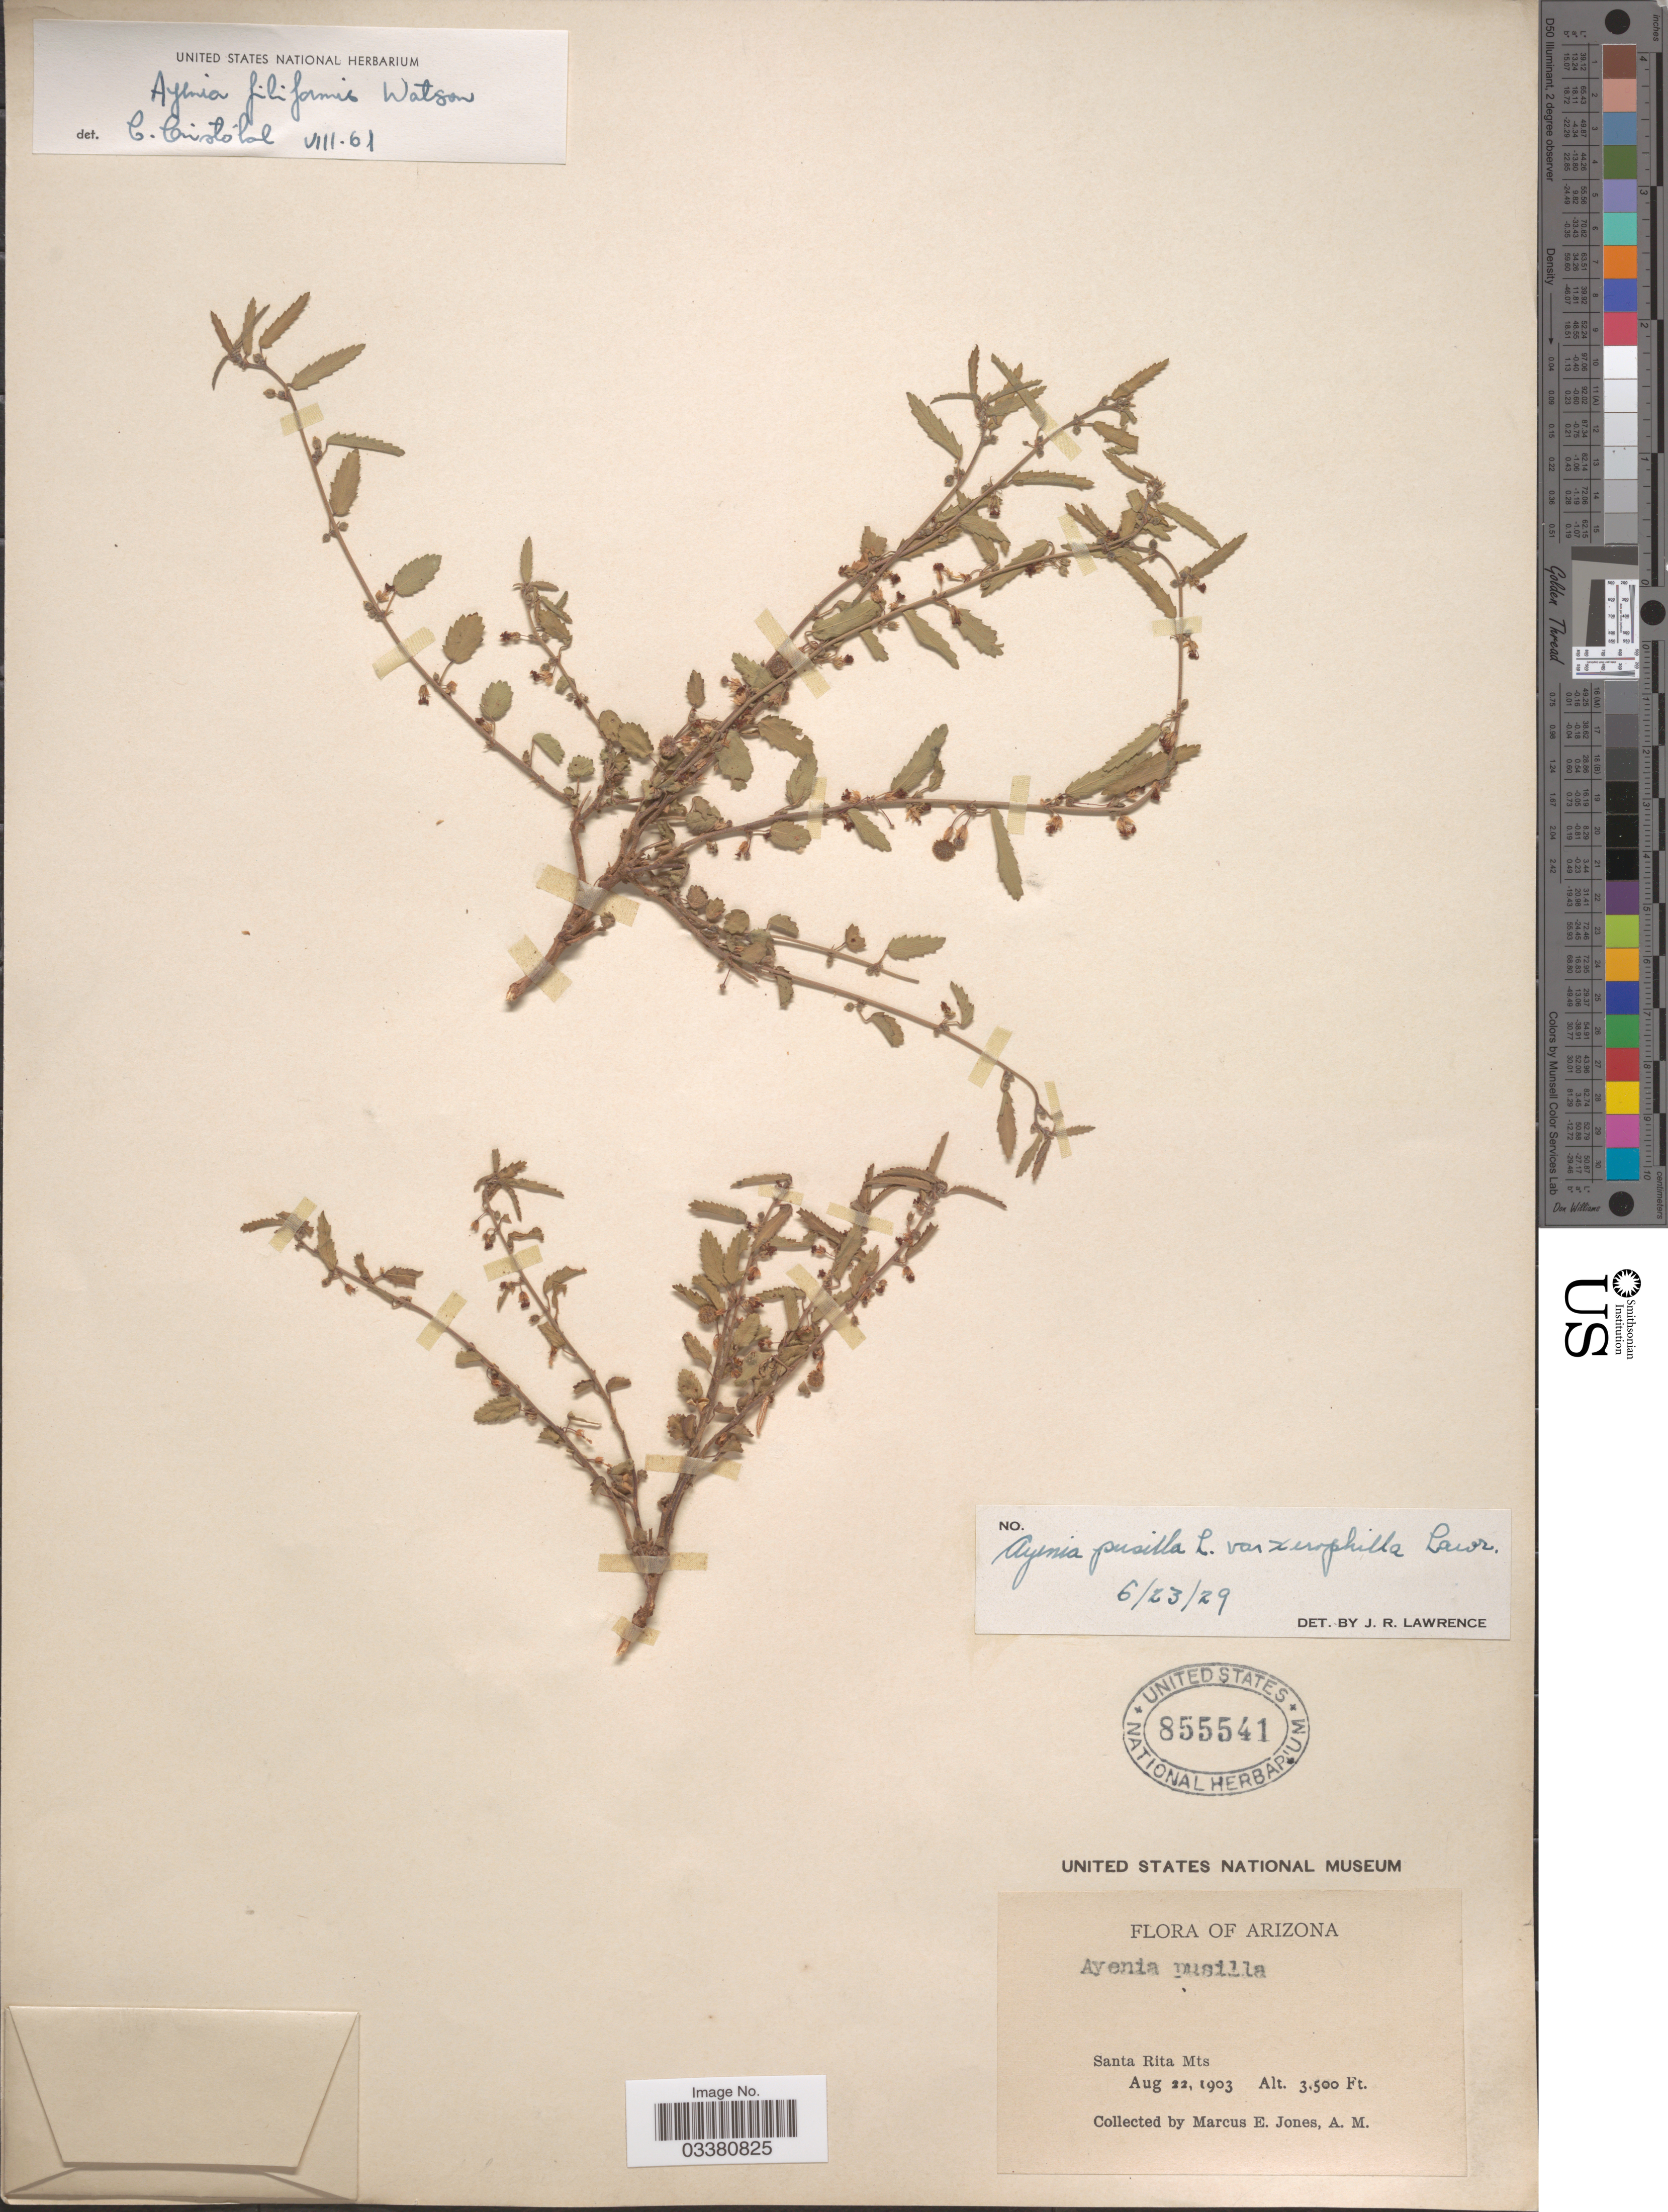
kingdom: Plantae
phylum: Tracheophyta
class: Magnoliopsida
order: Malvales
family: Malvaceae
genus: Ayenia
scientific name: Ayenia filiformis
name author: S. Watson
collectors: M. E. Jones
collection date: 1903-08-22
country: United States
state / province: Arizona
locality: Santa Rita Mts.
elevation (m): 1067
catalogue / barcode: US 855541